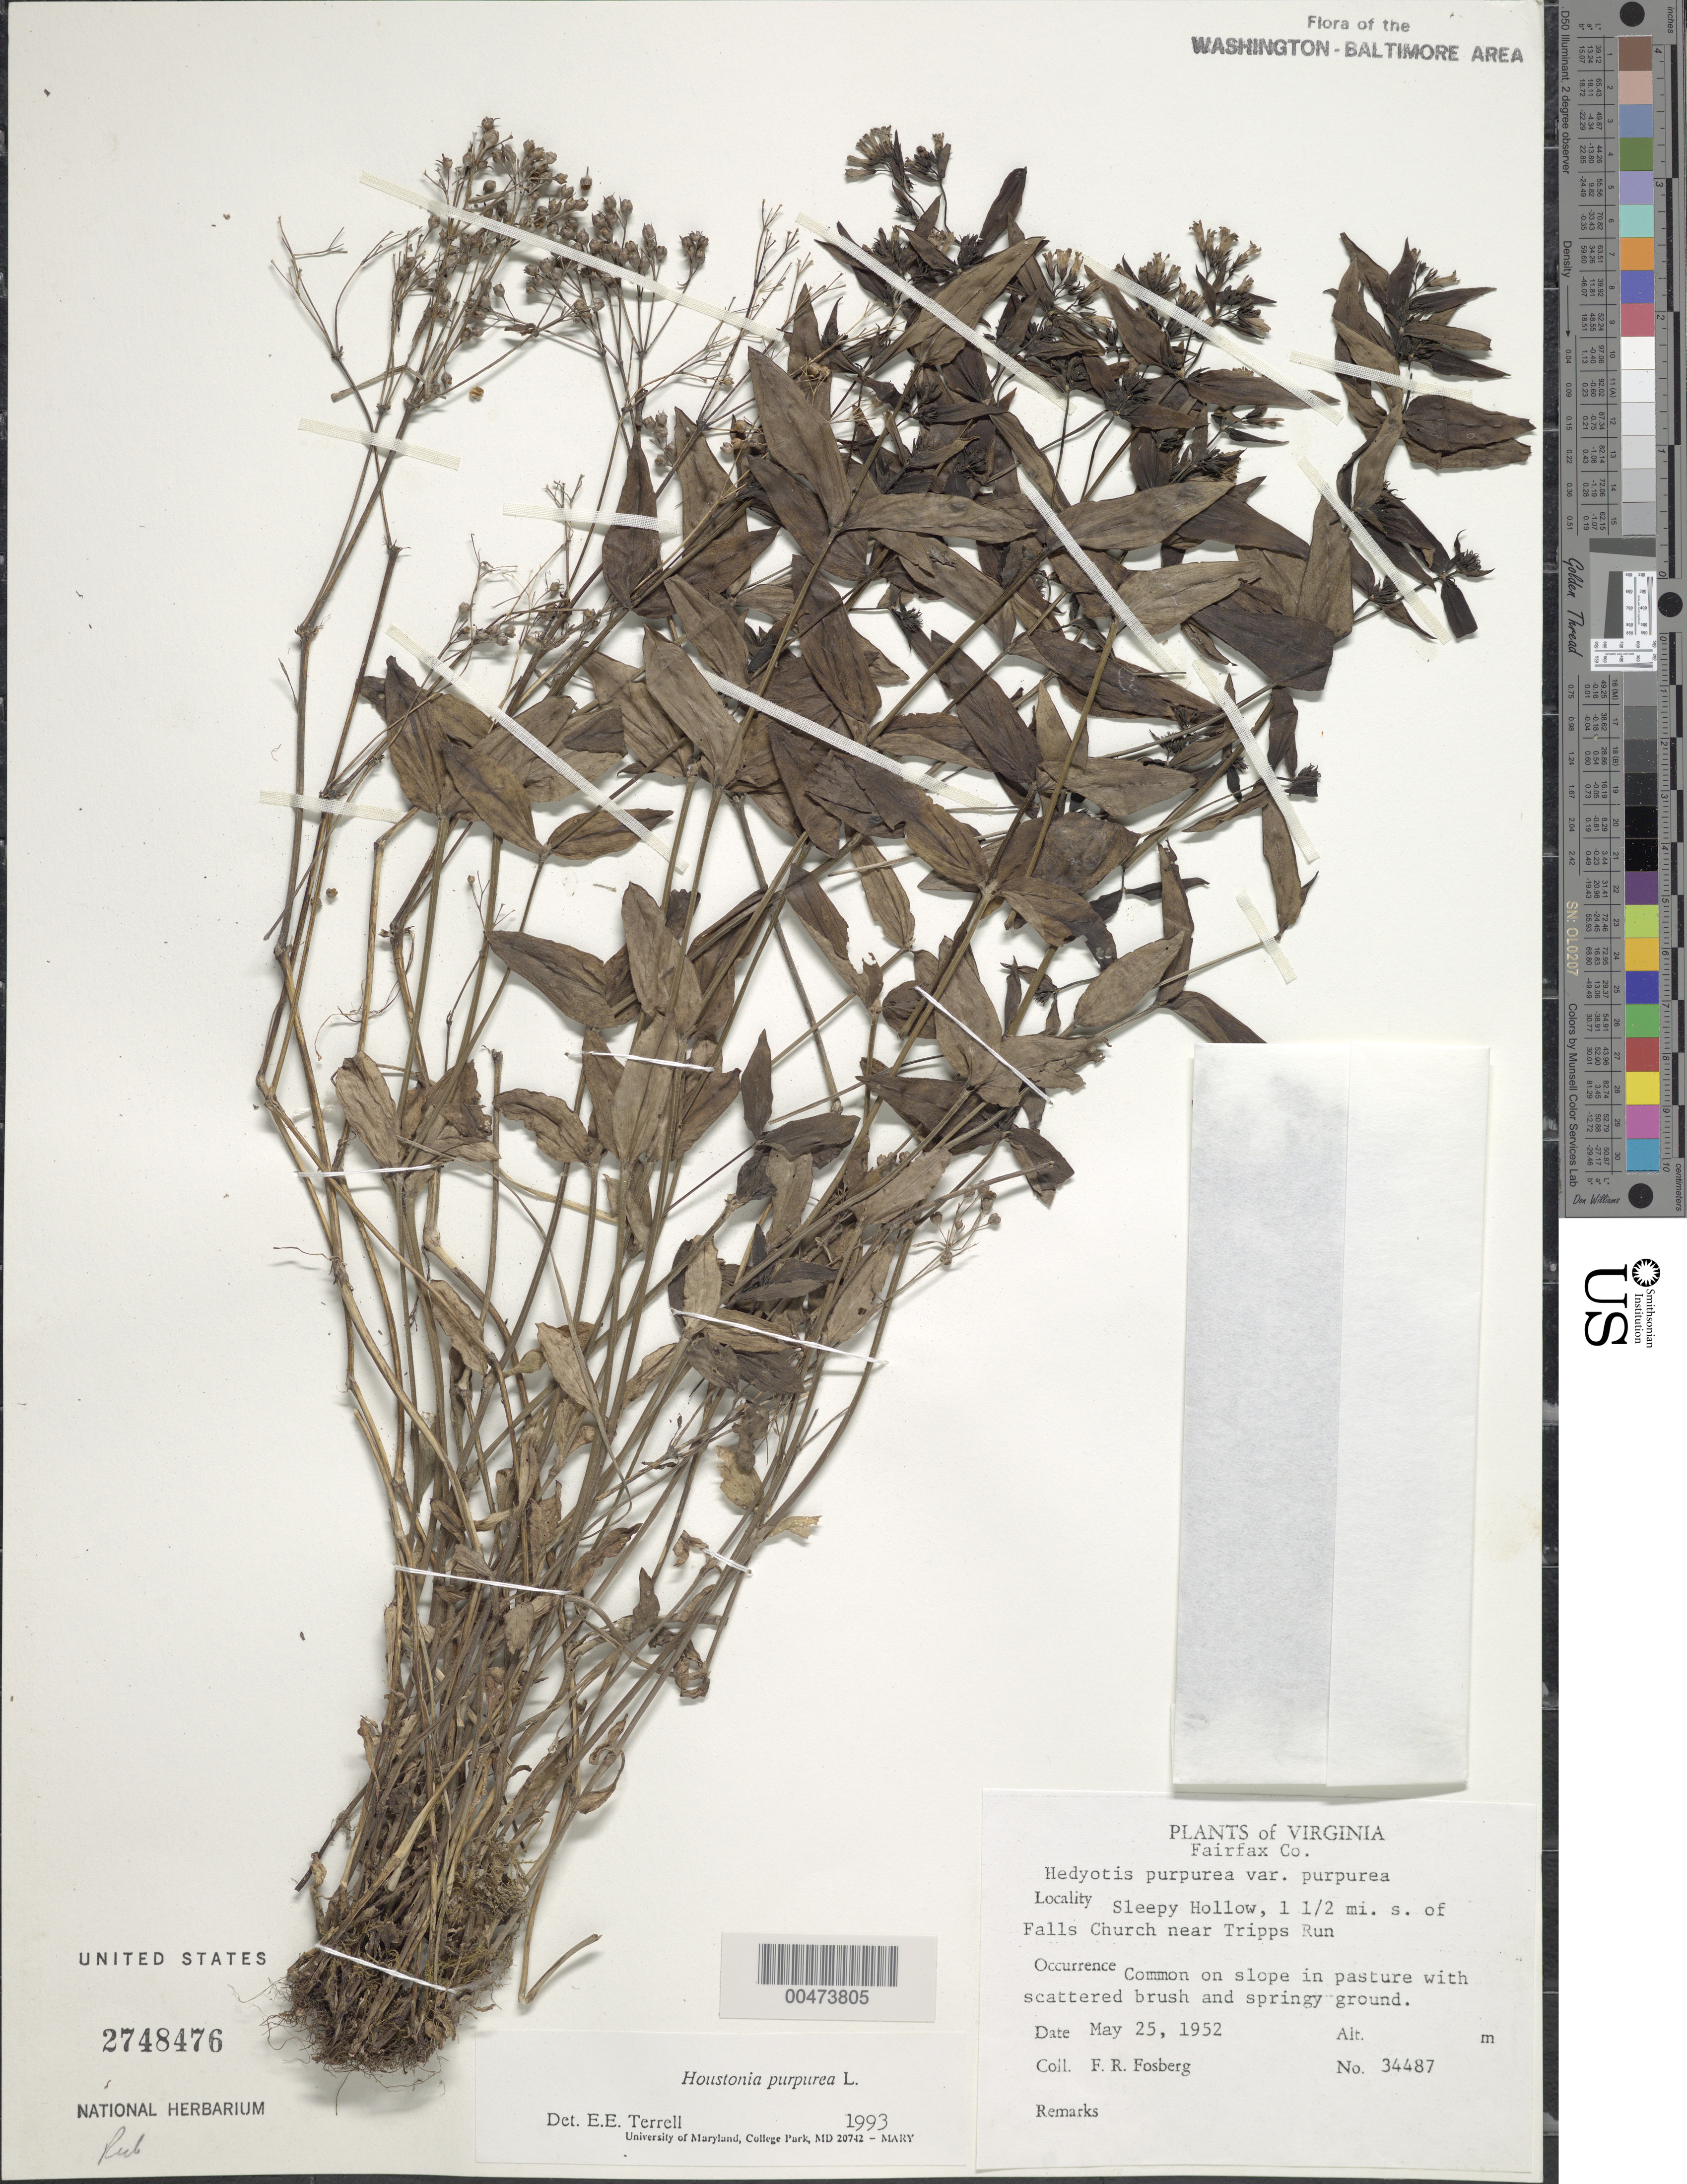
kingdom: Plantae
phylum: Tracheophyta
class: Magnoliopsida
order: Gentianales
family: Rubiaceae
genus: Houstonia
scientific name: Houstonia purpurea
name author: L.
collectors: F. R. Fosberg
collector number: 34487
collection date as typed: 25 May 1952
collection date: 1952-05-25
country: United States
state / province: Virginia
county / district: Fairfax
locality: Sleepy Hollw, S of Falls Church near Tripps Run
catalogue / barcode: US 2748476